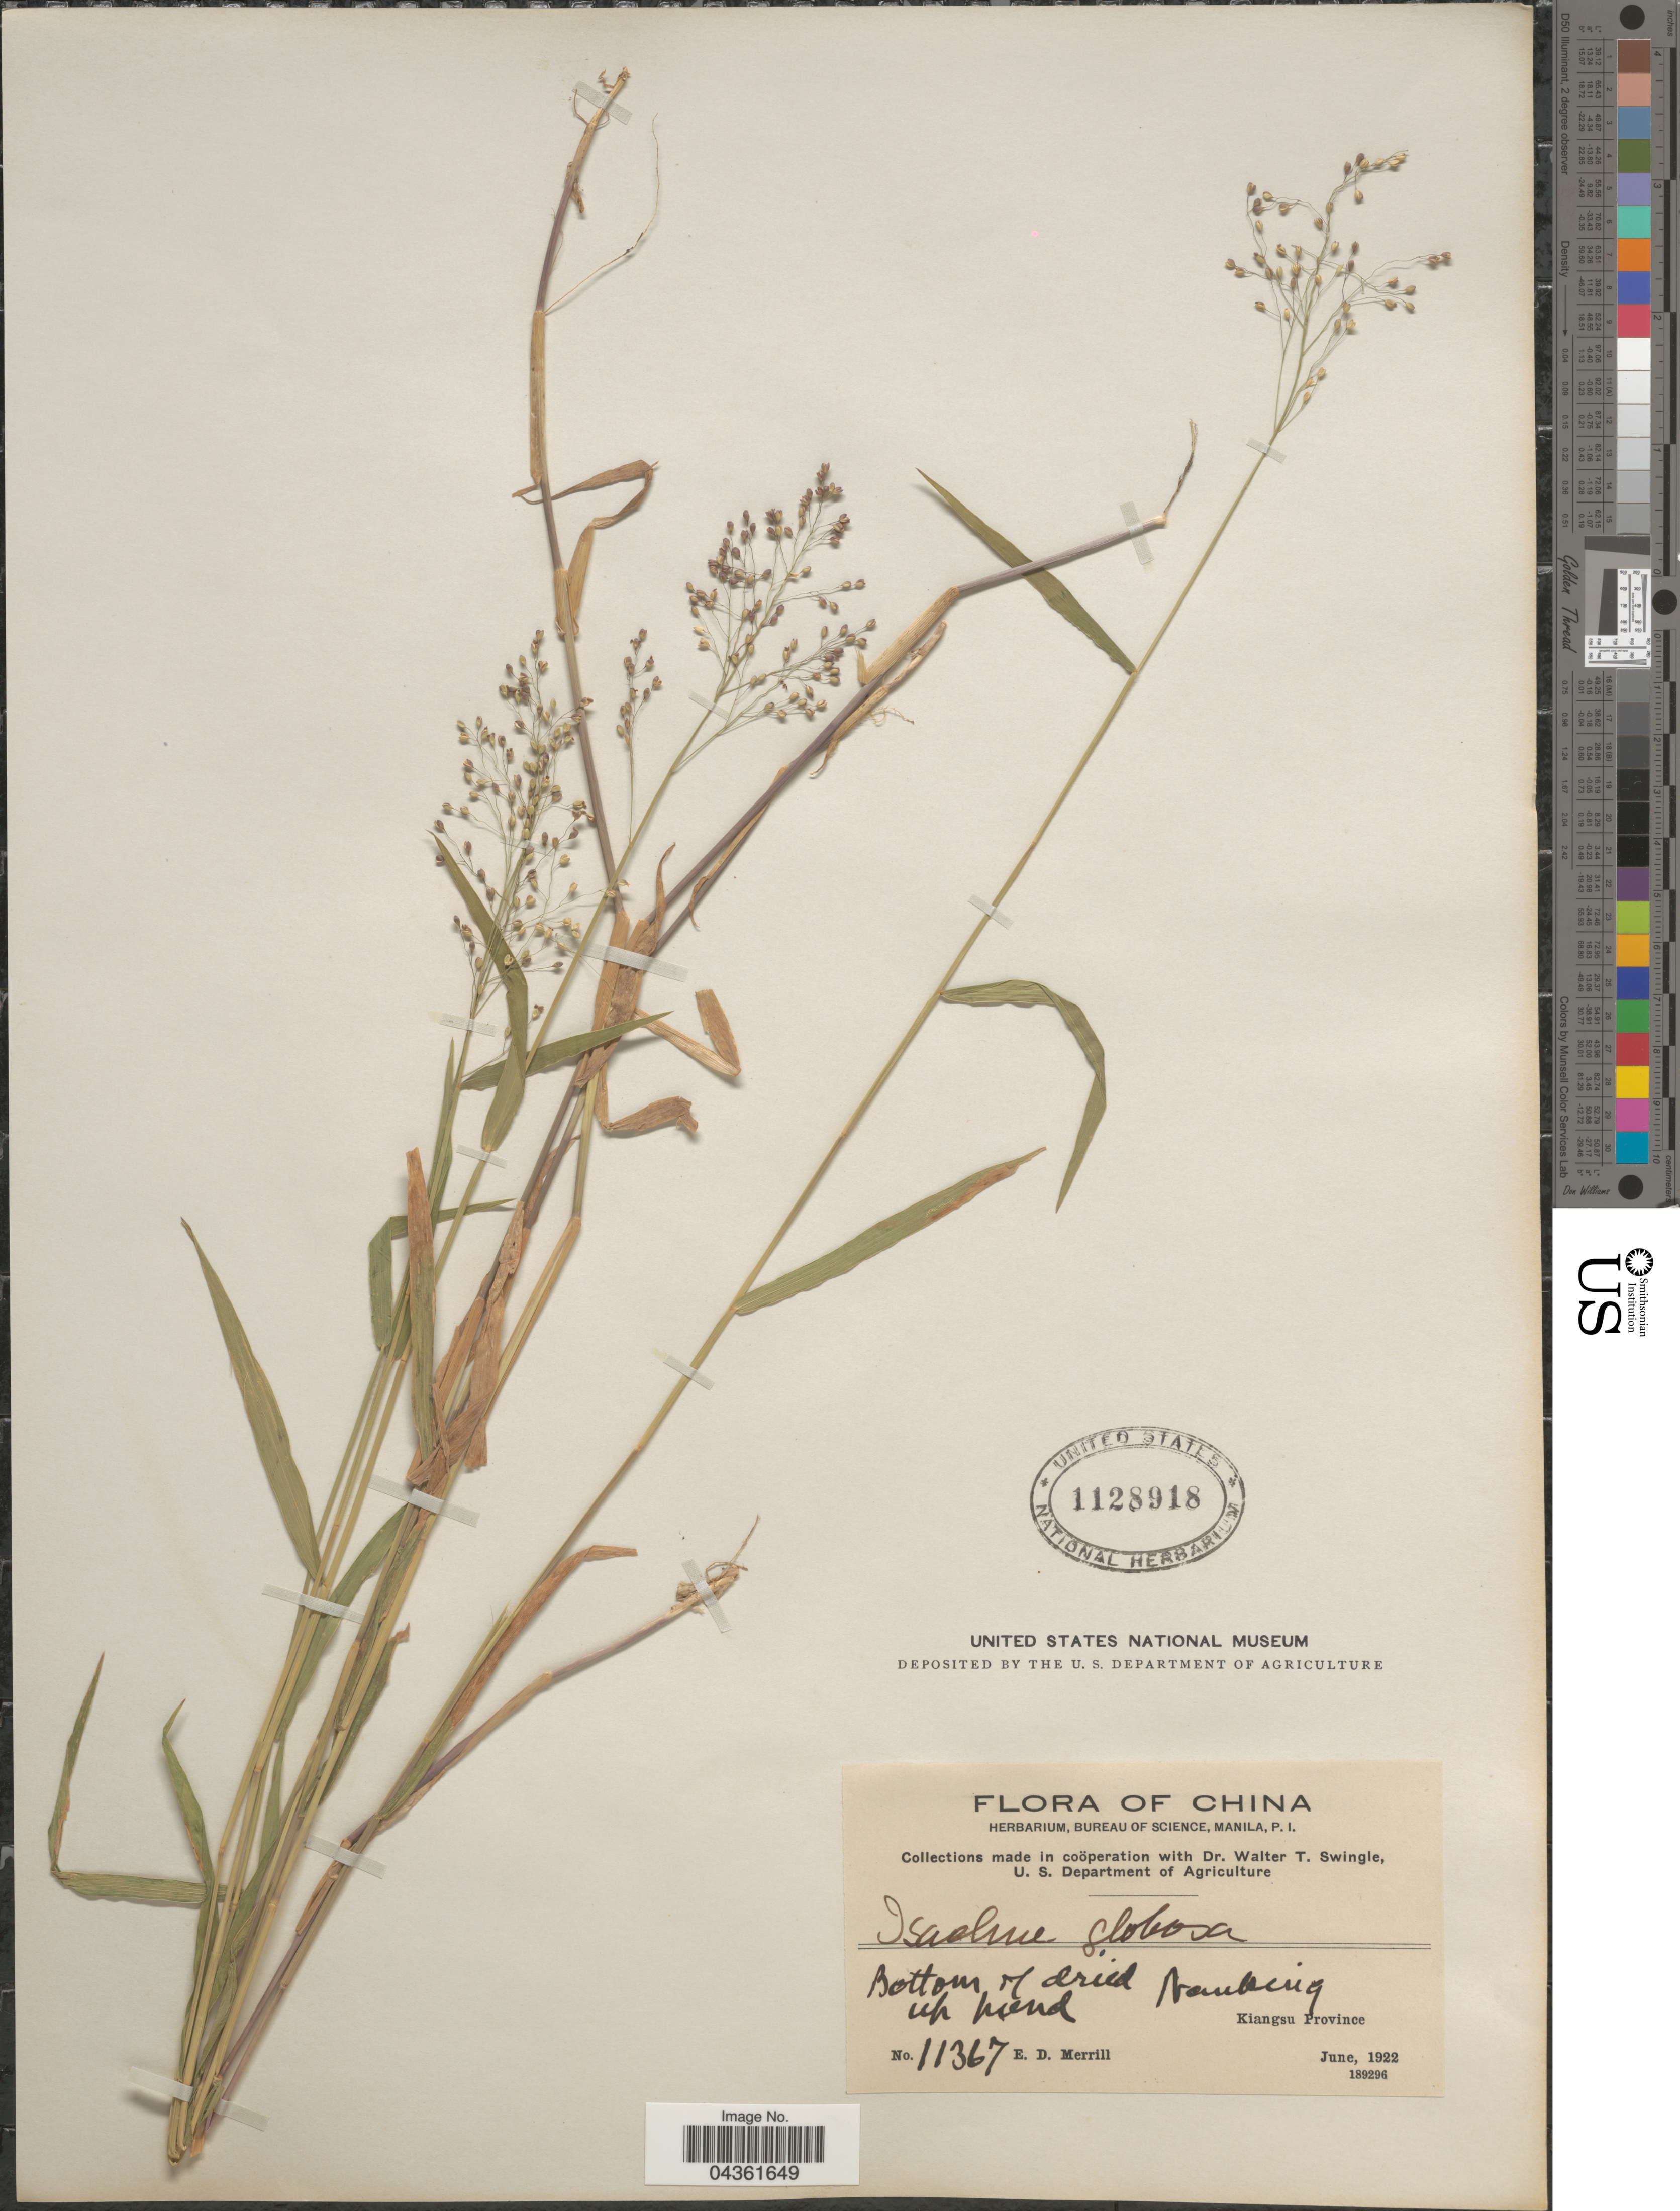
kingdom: Plantae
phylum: Tracheophyta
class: Liliopsida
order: Poales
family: Poaceae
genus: Isachne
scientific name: Isachne globosa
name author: (Thunb.) Kuntze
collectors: E. D. Merrill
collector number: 11367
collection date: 1922-06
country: China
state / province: Jiangsu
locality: Bottom of dried up pond. Nanking. Kiangsu Province.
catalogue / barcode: US 1128918